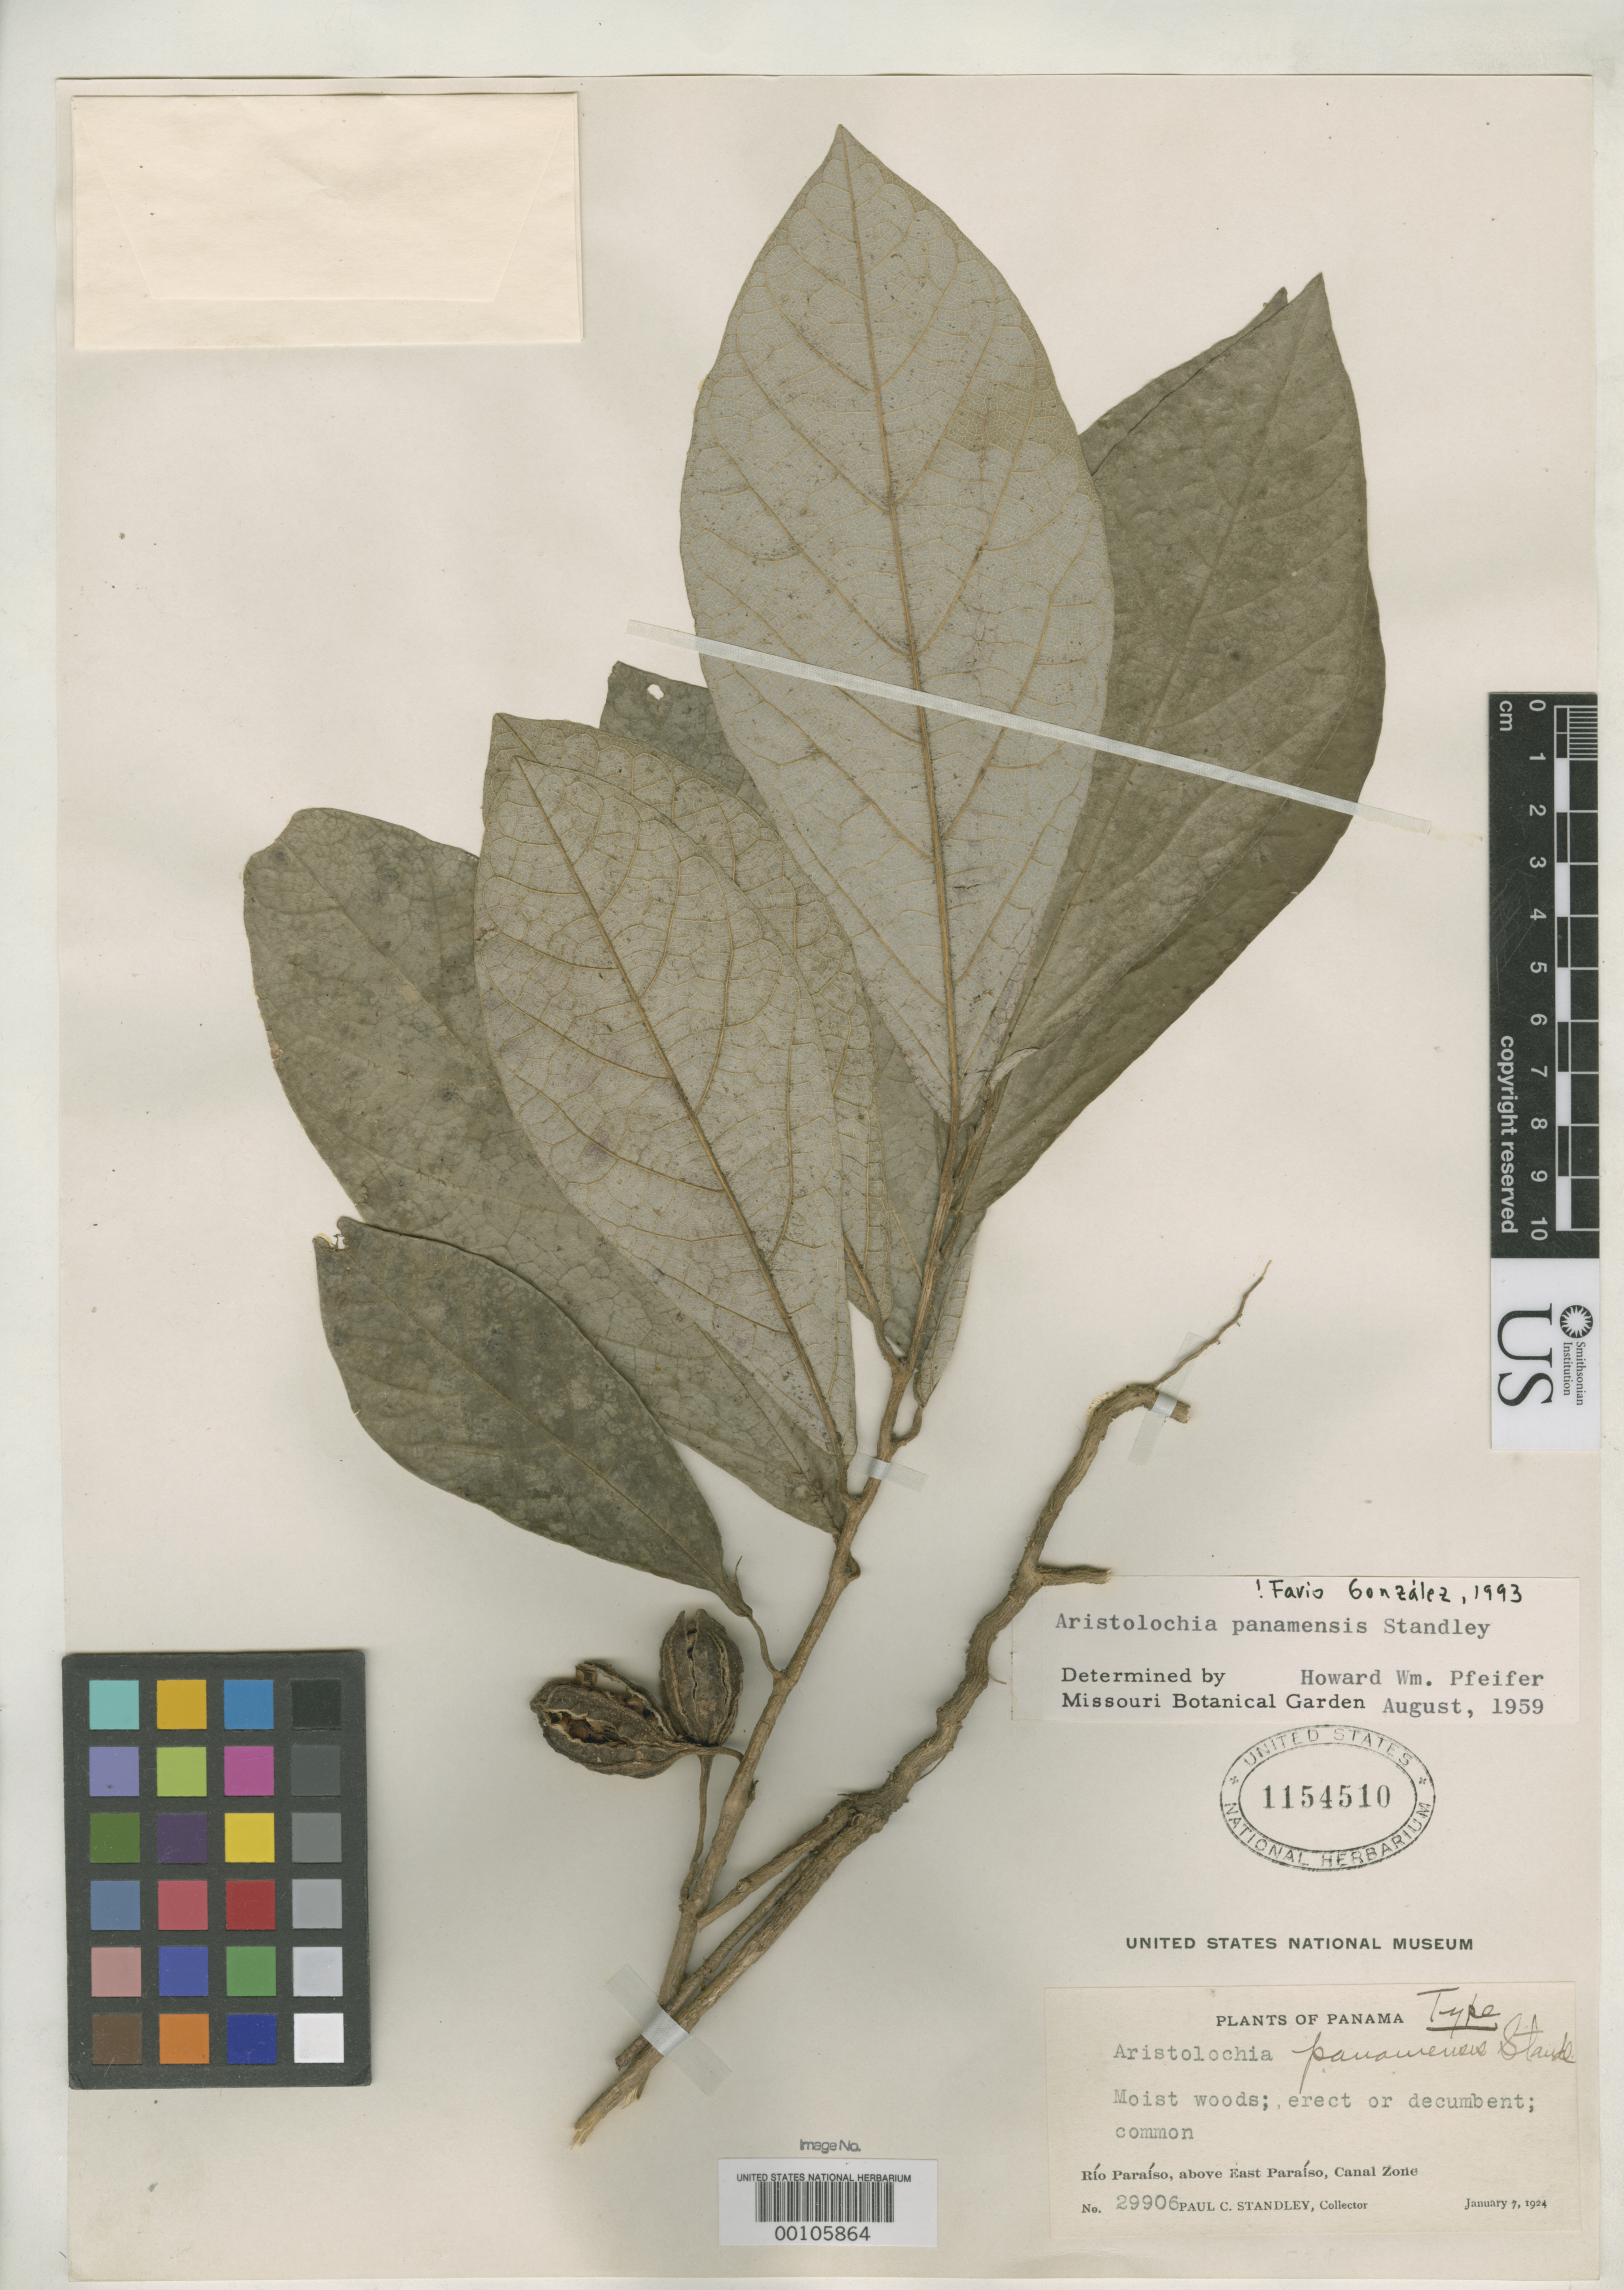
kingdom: Plantae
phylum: Tracheophyta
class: Magnoliopsida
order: Piperales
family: Aristolochiaceae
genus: Aristolochia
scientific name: Aristolochia panamensis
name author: Standl.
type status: Holotype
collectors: P. C. Standley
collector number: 29906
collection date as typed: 07 Jan 1924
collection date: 1924-01-07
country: Panama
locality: Rio Paraiso, above E Paraiso.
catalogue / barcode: US 1154510